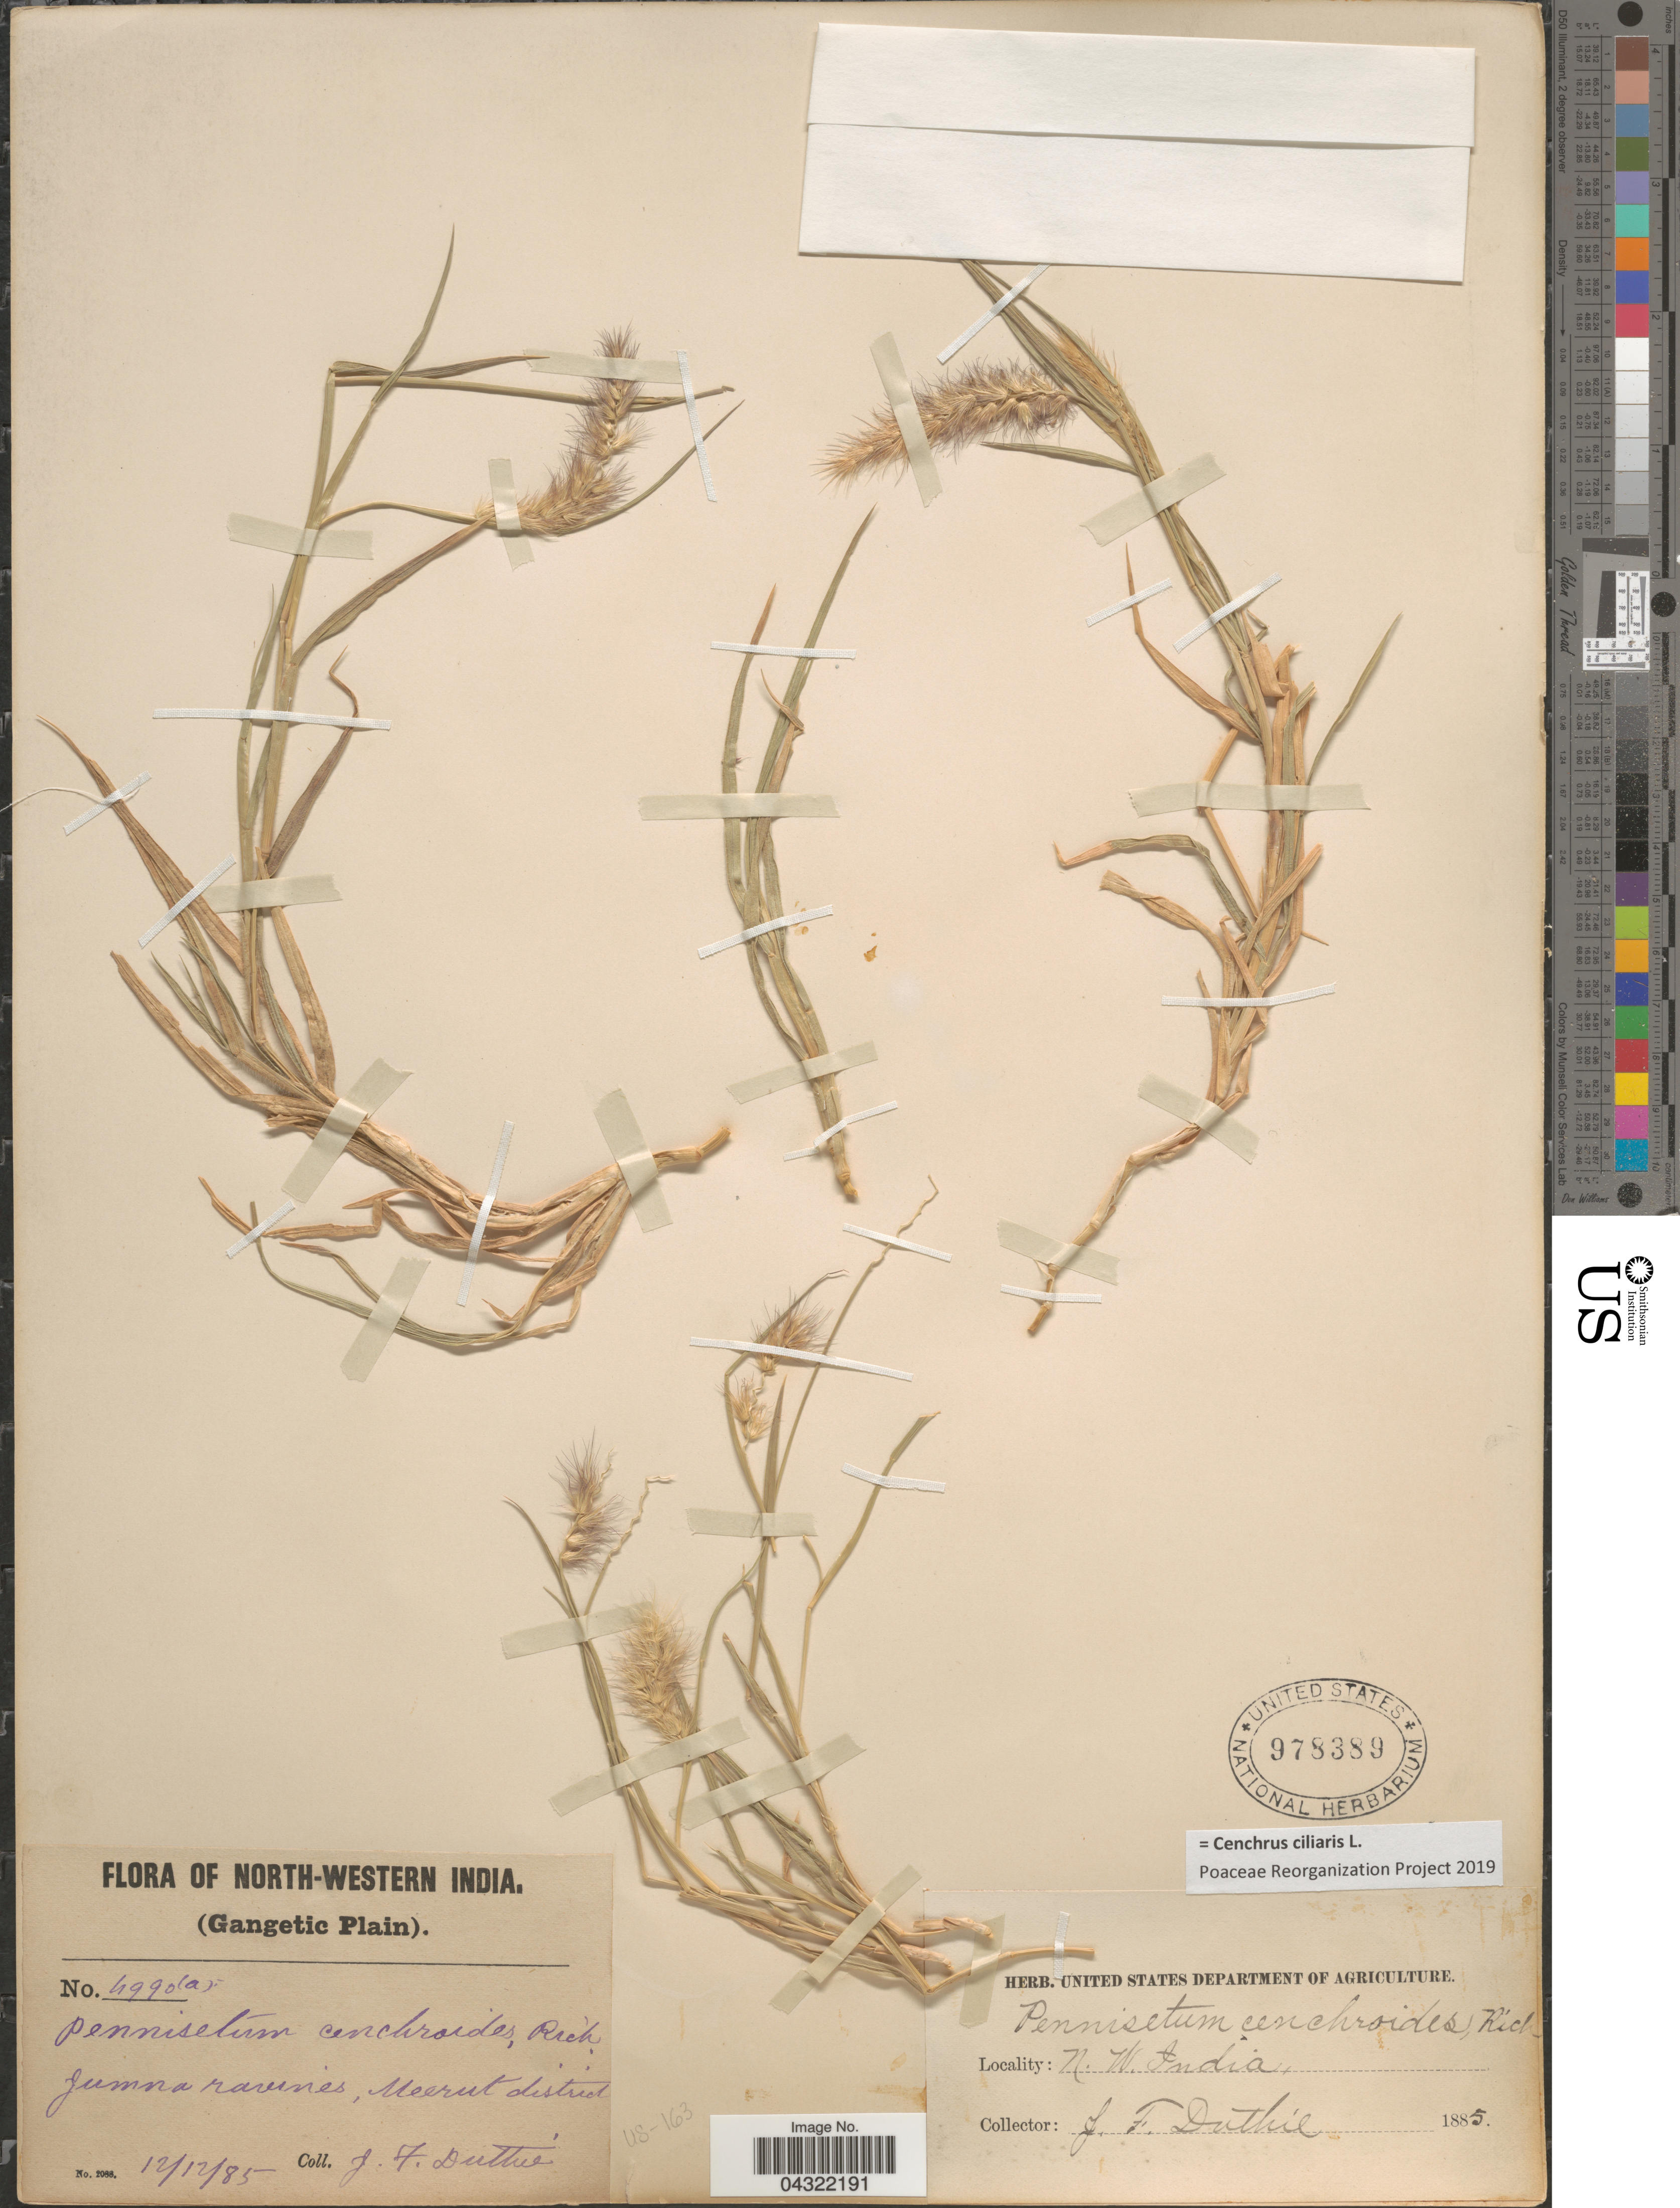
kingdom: Plantae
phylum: Tracheophyta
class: Liliopsida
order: Poales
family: Poaceae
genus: Cenchrus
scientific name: Cenchrus ciliaris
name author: L.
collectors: J. F. Duthie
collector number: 4990 (a)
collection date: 1885-12-12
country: India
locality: North-Western India. (Gangetic Plain). Junna ravines, Meerut district.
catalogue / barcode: US 978389